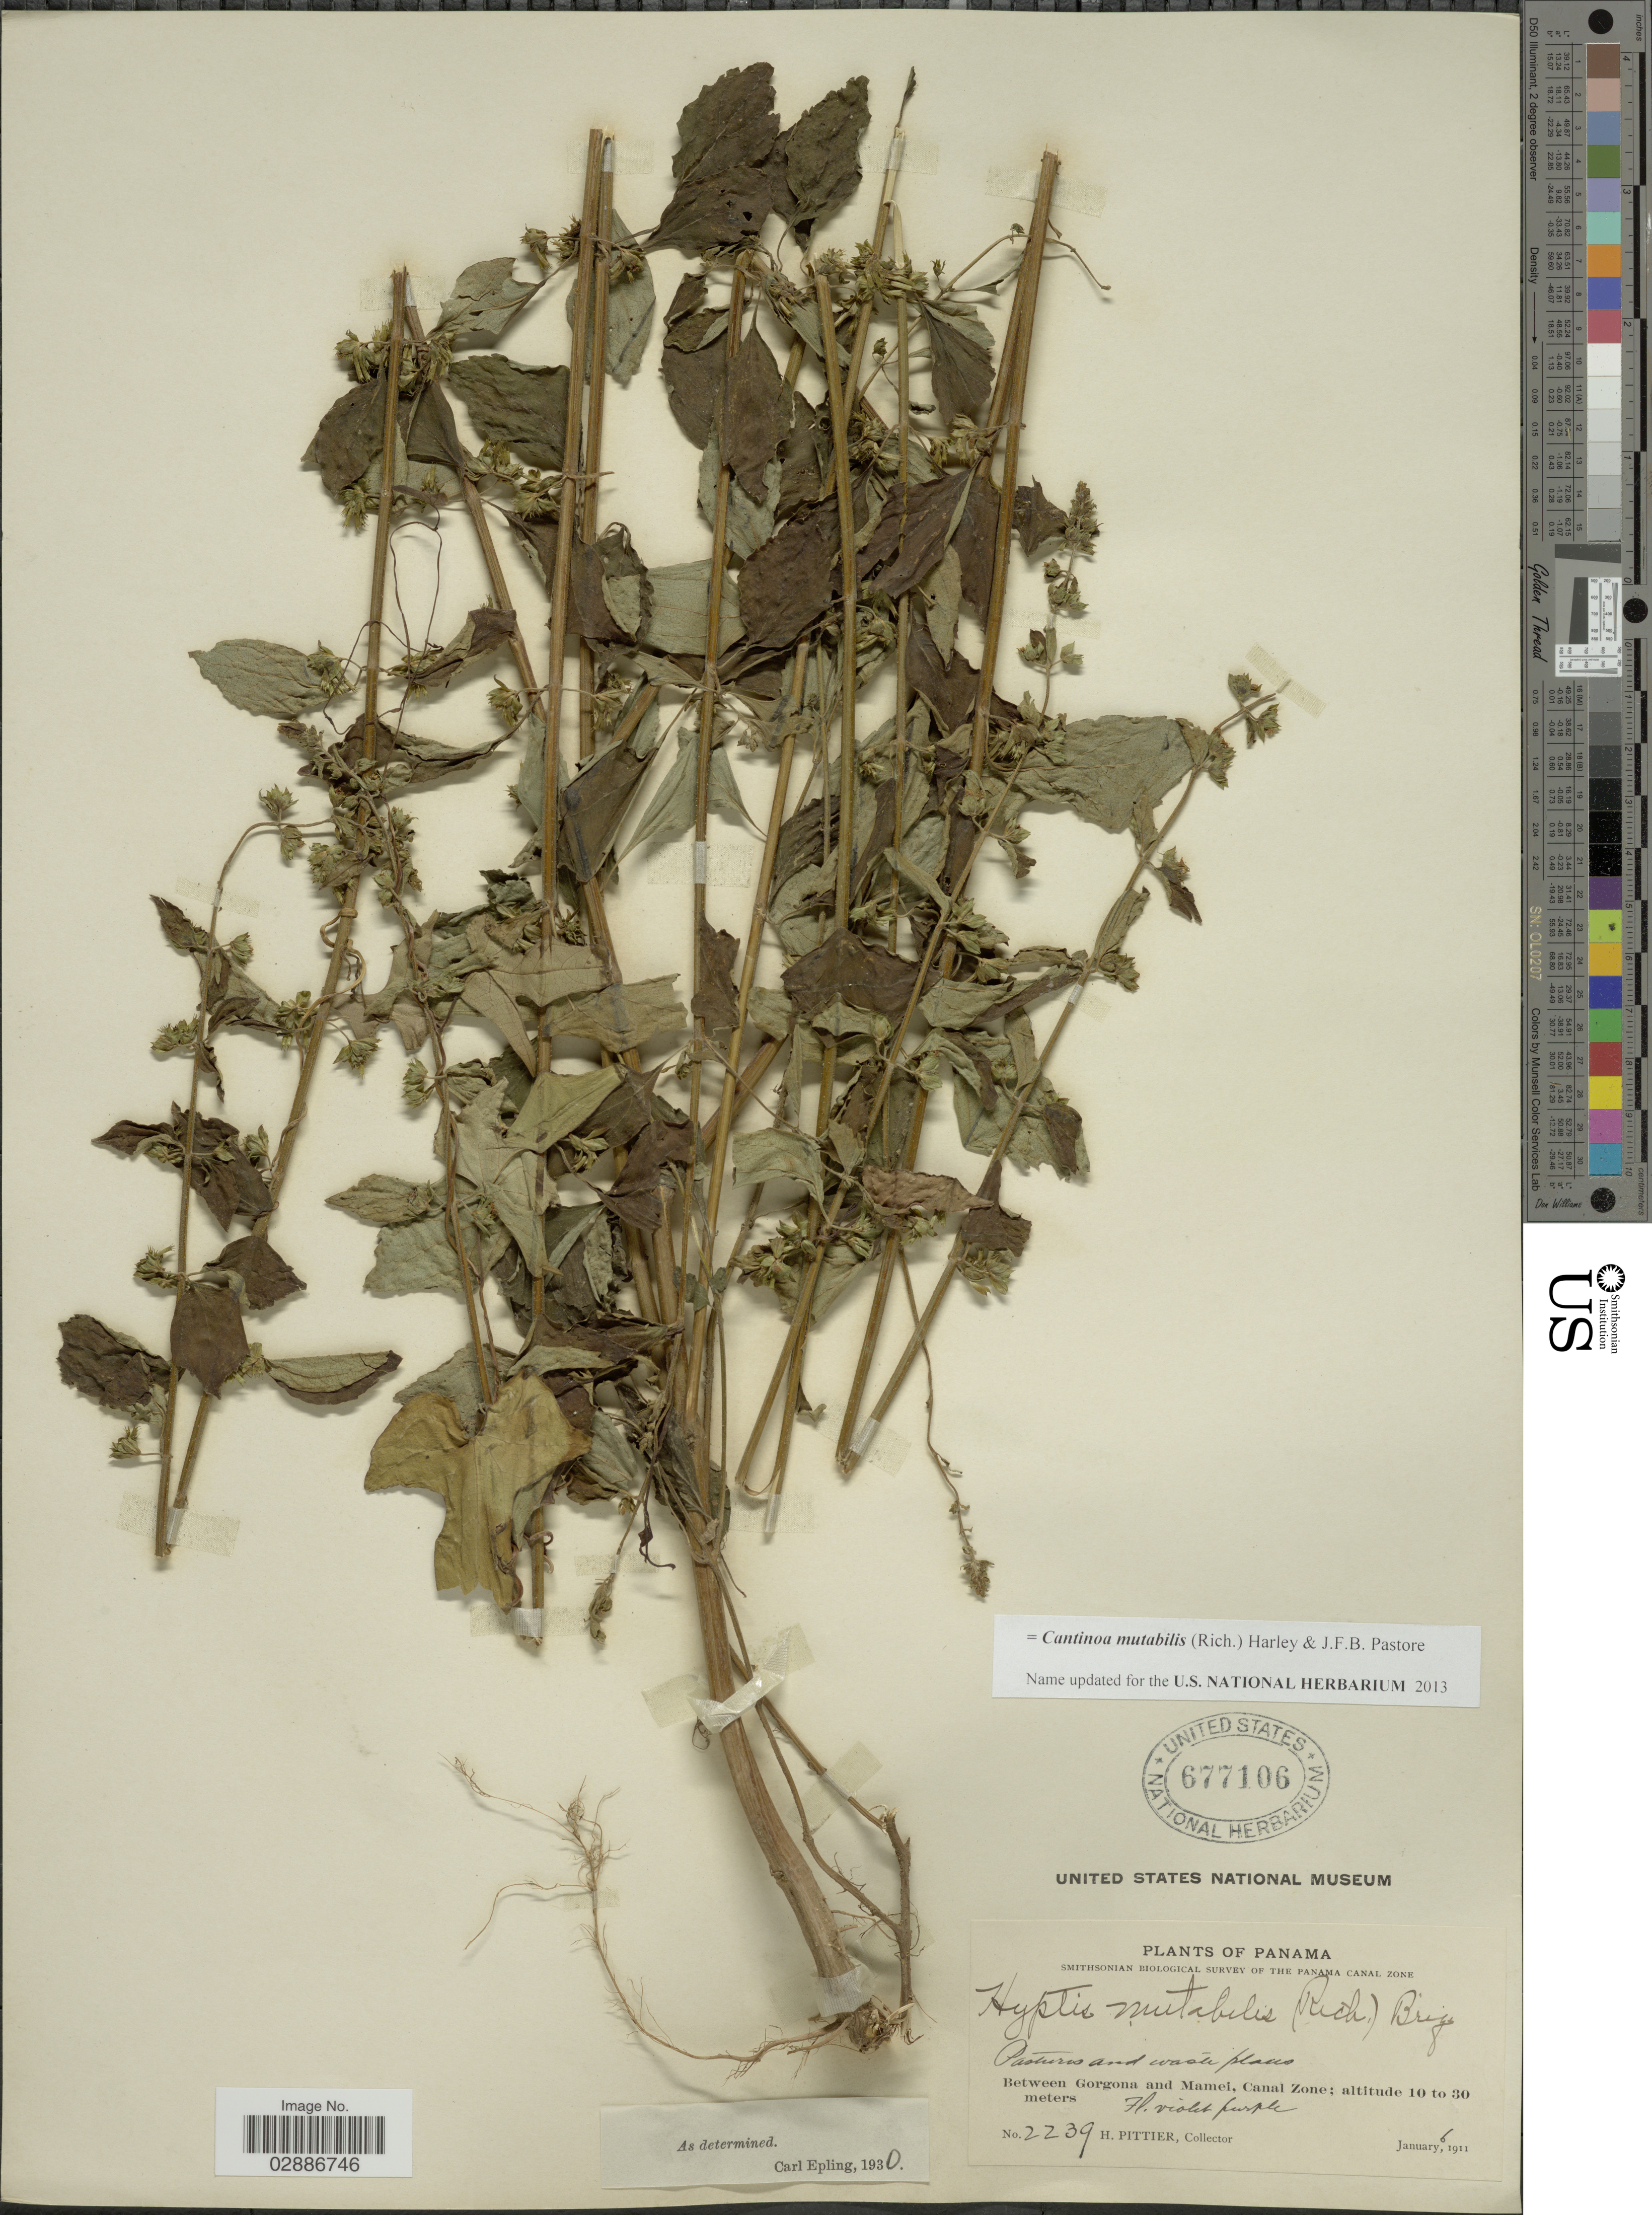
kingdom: Plantae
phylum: Tracheophyta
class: Magnoliopsida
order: Lamiales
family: Lamiaceae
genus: Cantinoa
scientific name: Cantinoa mutabilis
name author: (Rich.) Harley & J.F.B. Pastore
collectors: H. F. Pittier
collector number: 2239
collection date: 1911-01-06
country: Panama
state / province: Colón / Panamá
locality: Between Gorgona and Mamei, Canal Zone.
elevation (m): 10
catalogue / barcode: US 677106